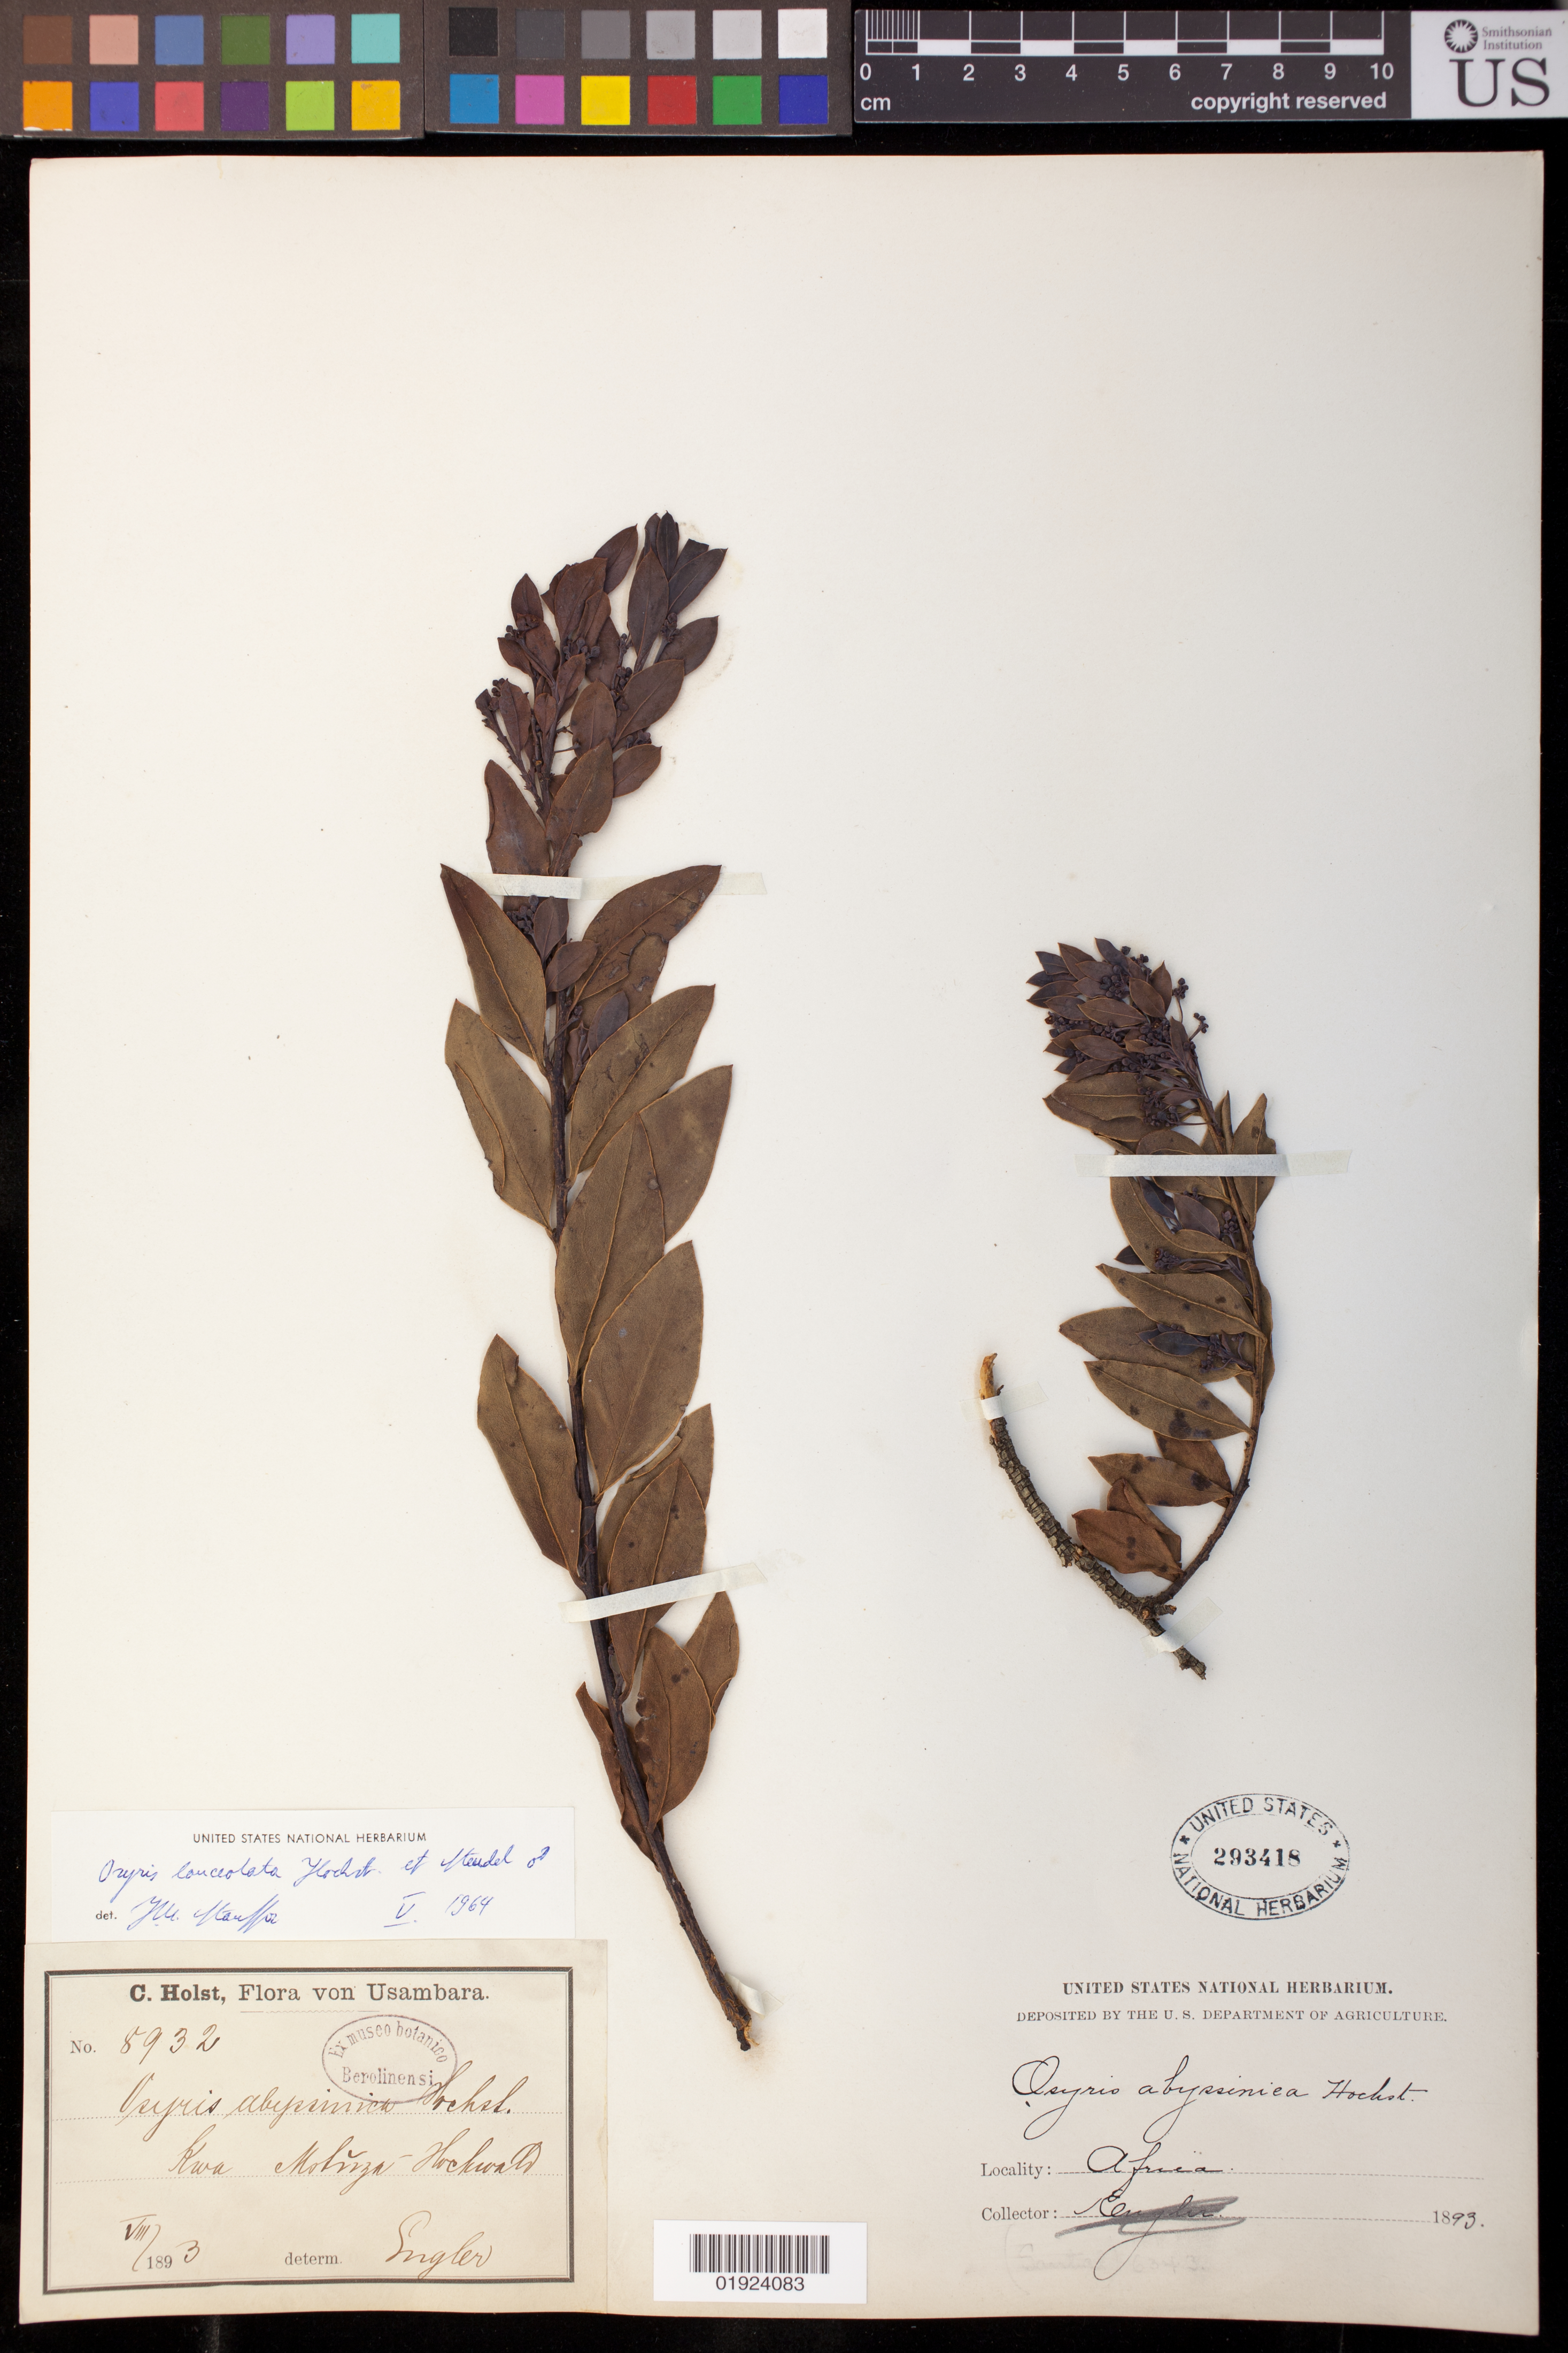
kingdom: Plantae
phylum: Tracheophyta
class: Magnoliopsida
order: Santalales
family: Santalaceae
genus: Osyris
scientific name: Osyris quadripartita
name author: Salzm. ex Decne.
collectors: C. H. Holst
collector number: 8932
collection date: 1893-08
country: Tanzania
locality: Usambara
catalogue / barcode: US 293418